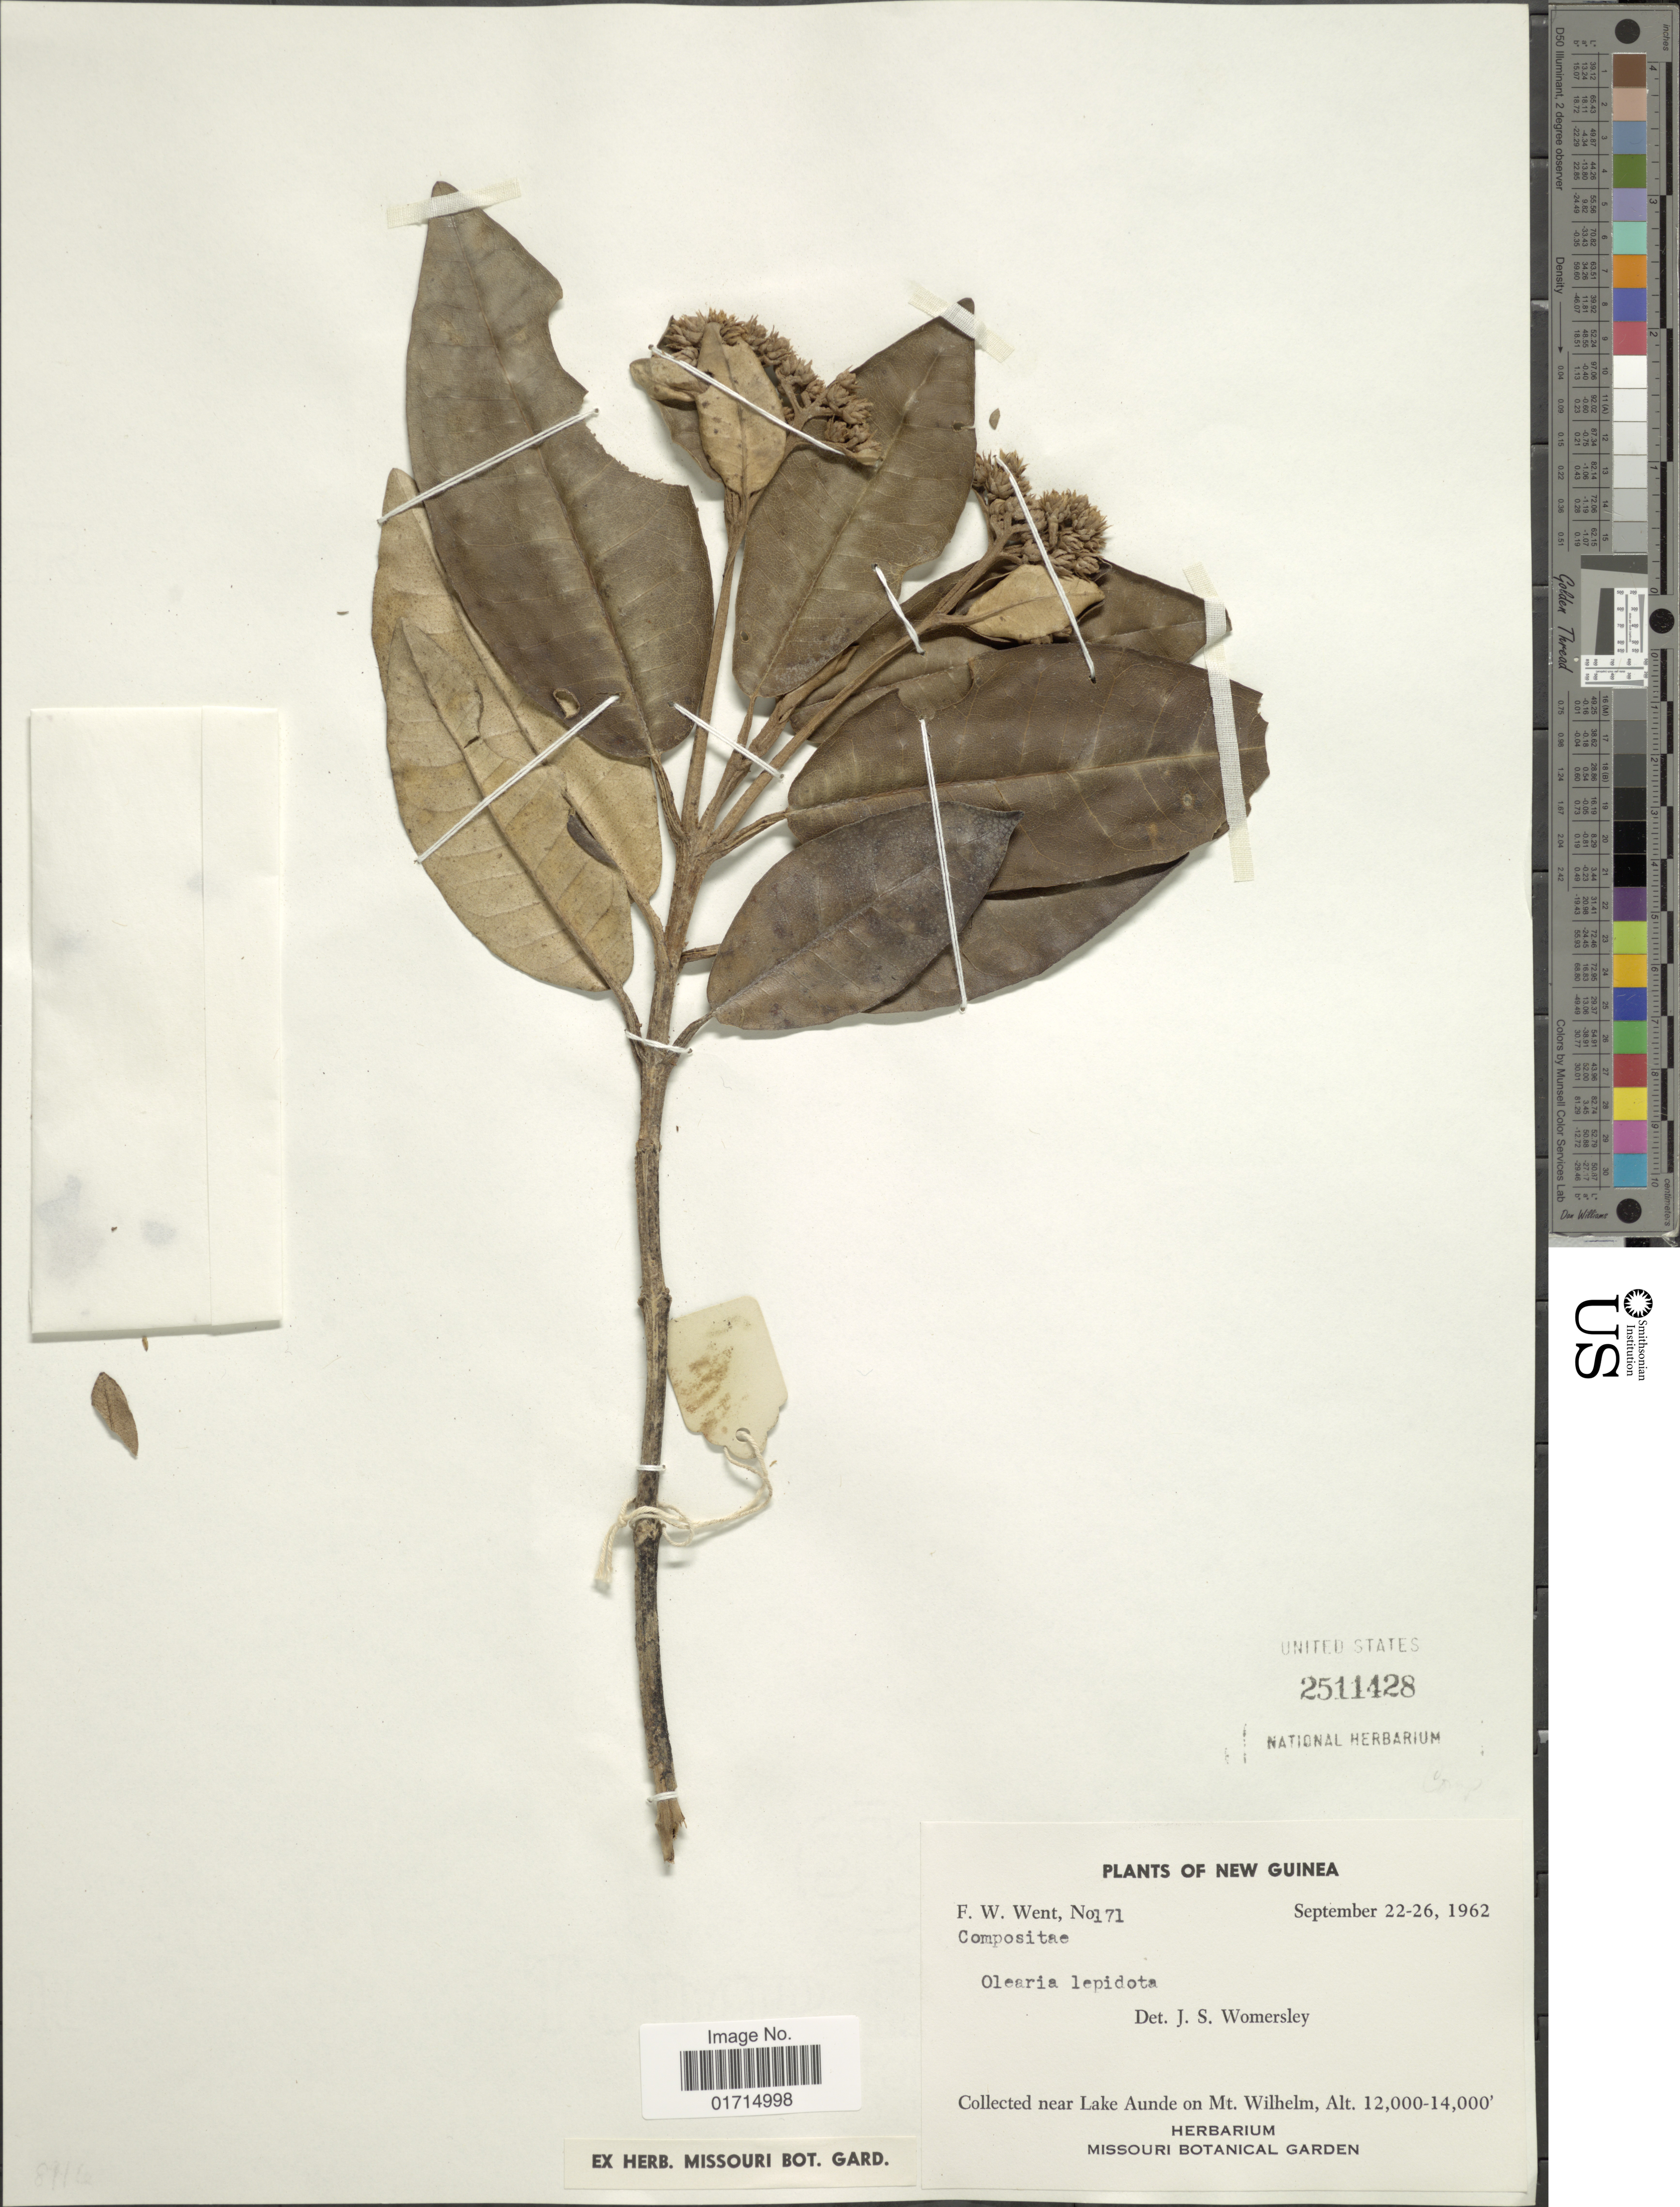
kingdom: Plantae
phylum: Tracheophyta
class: Magnoliopsida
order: Asterales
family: Asteraceae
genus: Olearia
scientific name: Olearia lepidota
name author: Mattf.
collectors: F. W. Went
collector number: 1714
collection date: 1962-09-22/1962-09-26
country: Papua New Guinea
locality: New Guinea. near Lake Aunde on Mt. Wilhelm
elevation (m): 3658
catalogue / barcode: US 2511428